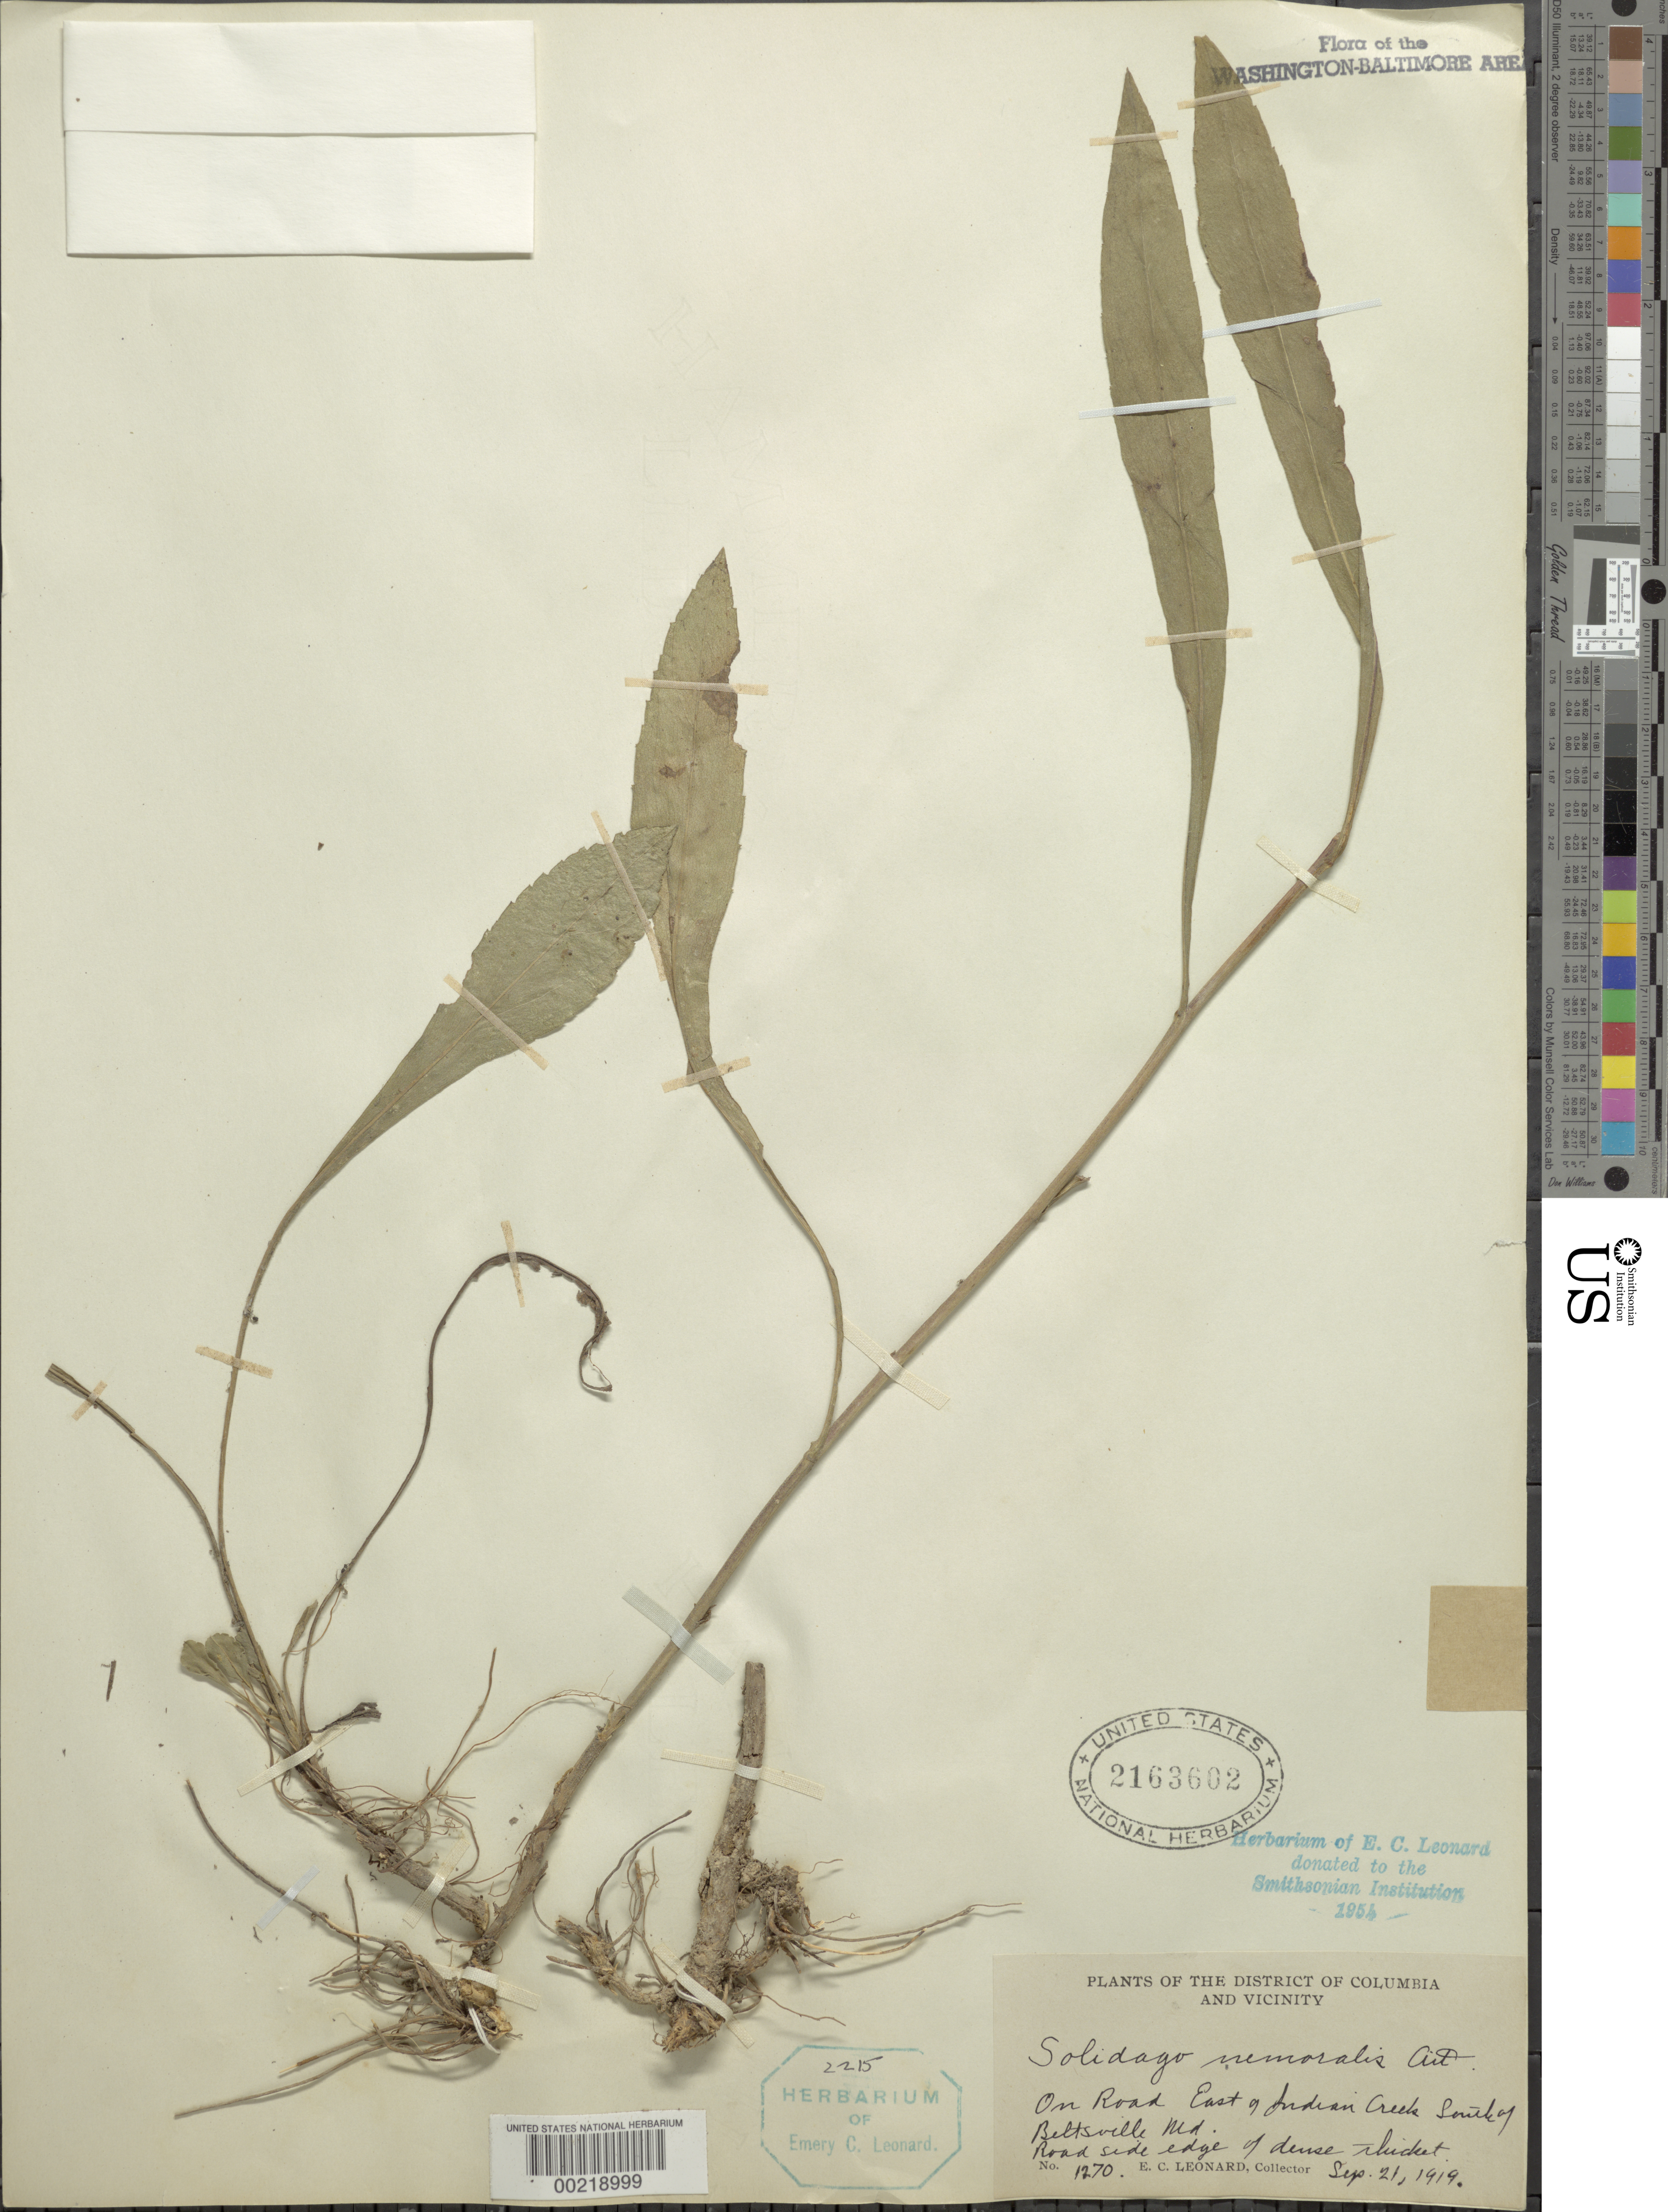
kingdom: Plantae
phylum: Tracheophyta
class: Magnoliopsida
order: Asterales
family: Asteraceae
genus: Solidago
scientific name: Solidago nemoralis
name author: Aiton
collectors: E. C. Leonard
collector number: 1270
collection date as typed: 21 Sep 1919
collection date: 1919-09-21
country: United States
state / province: Maryland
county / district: Prince George's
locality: Road east of Indian Creek and south of Beltsville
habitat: Roadside edge of dense thicket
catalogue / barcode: US 2163602